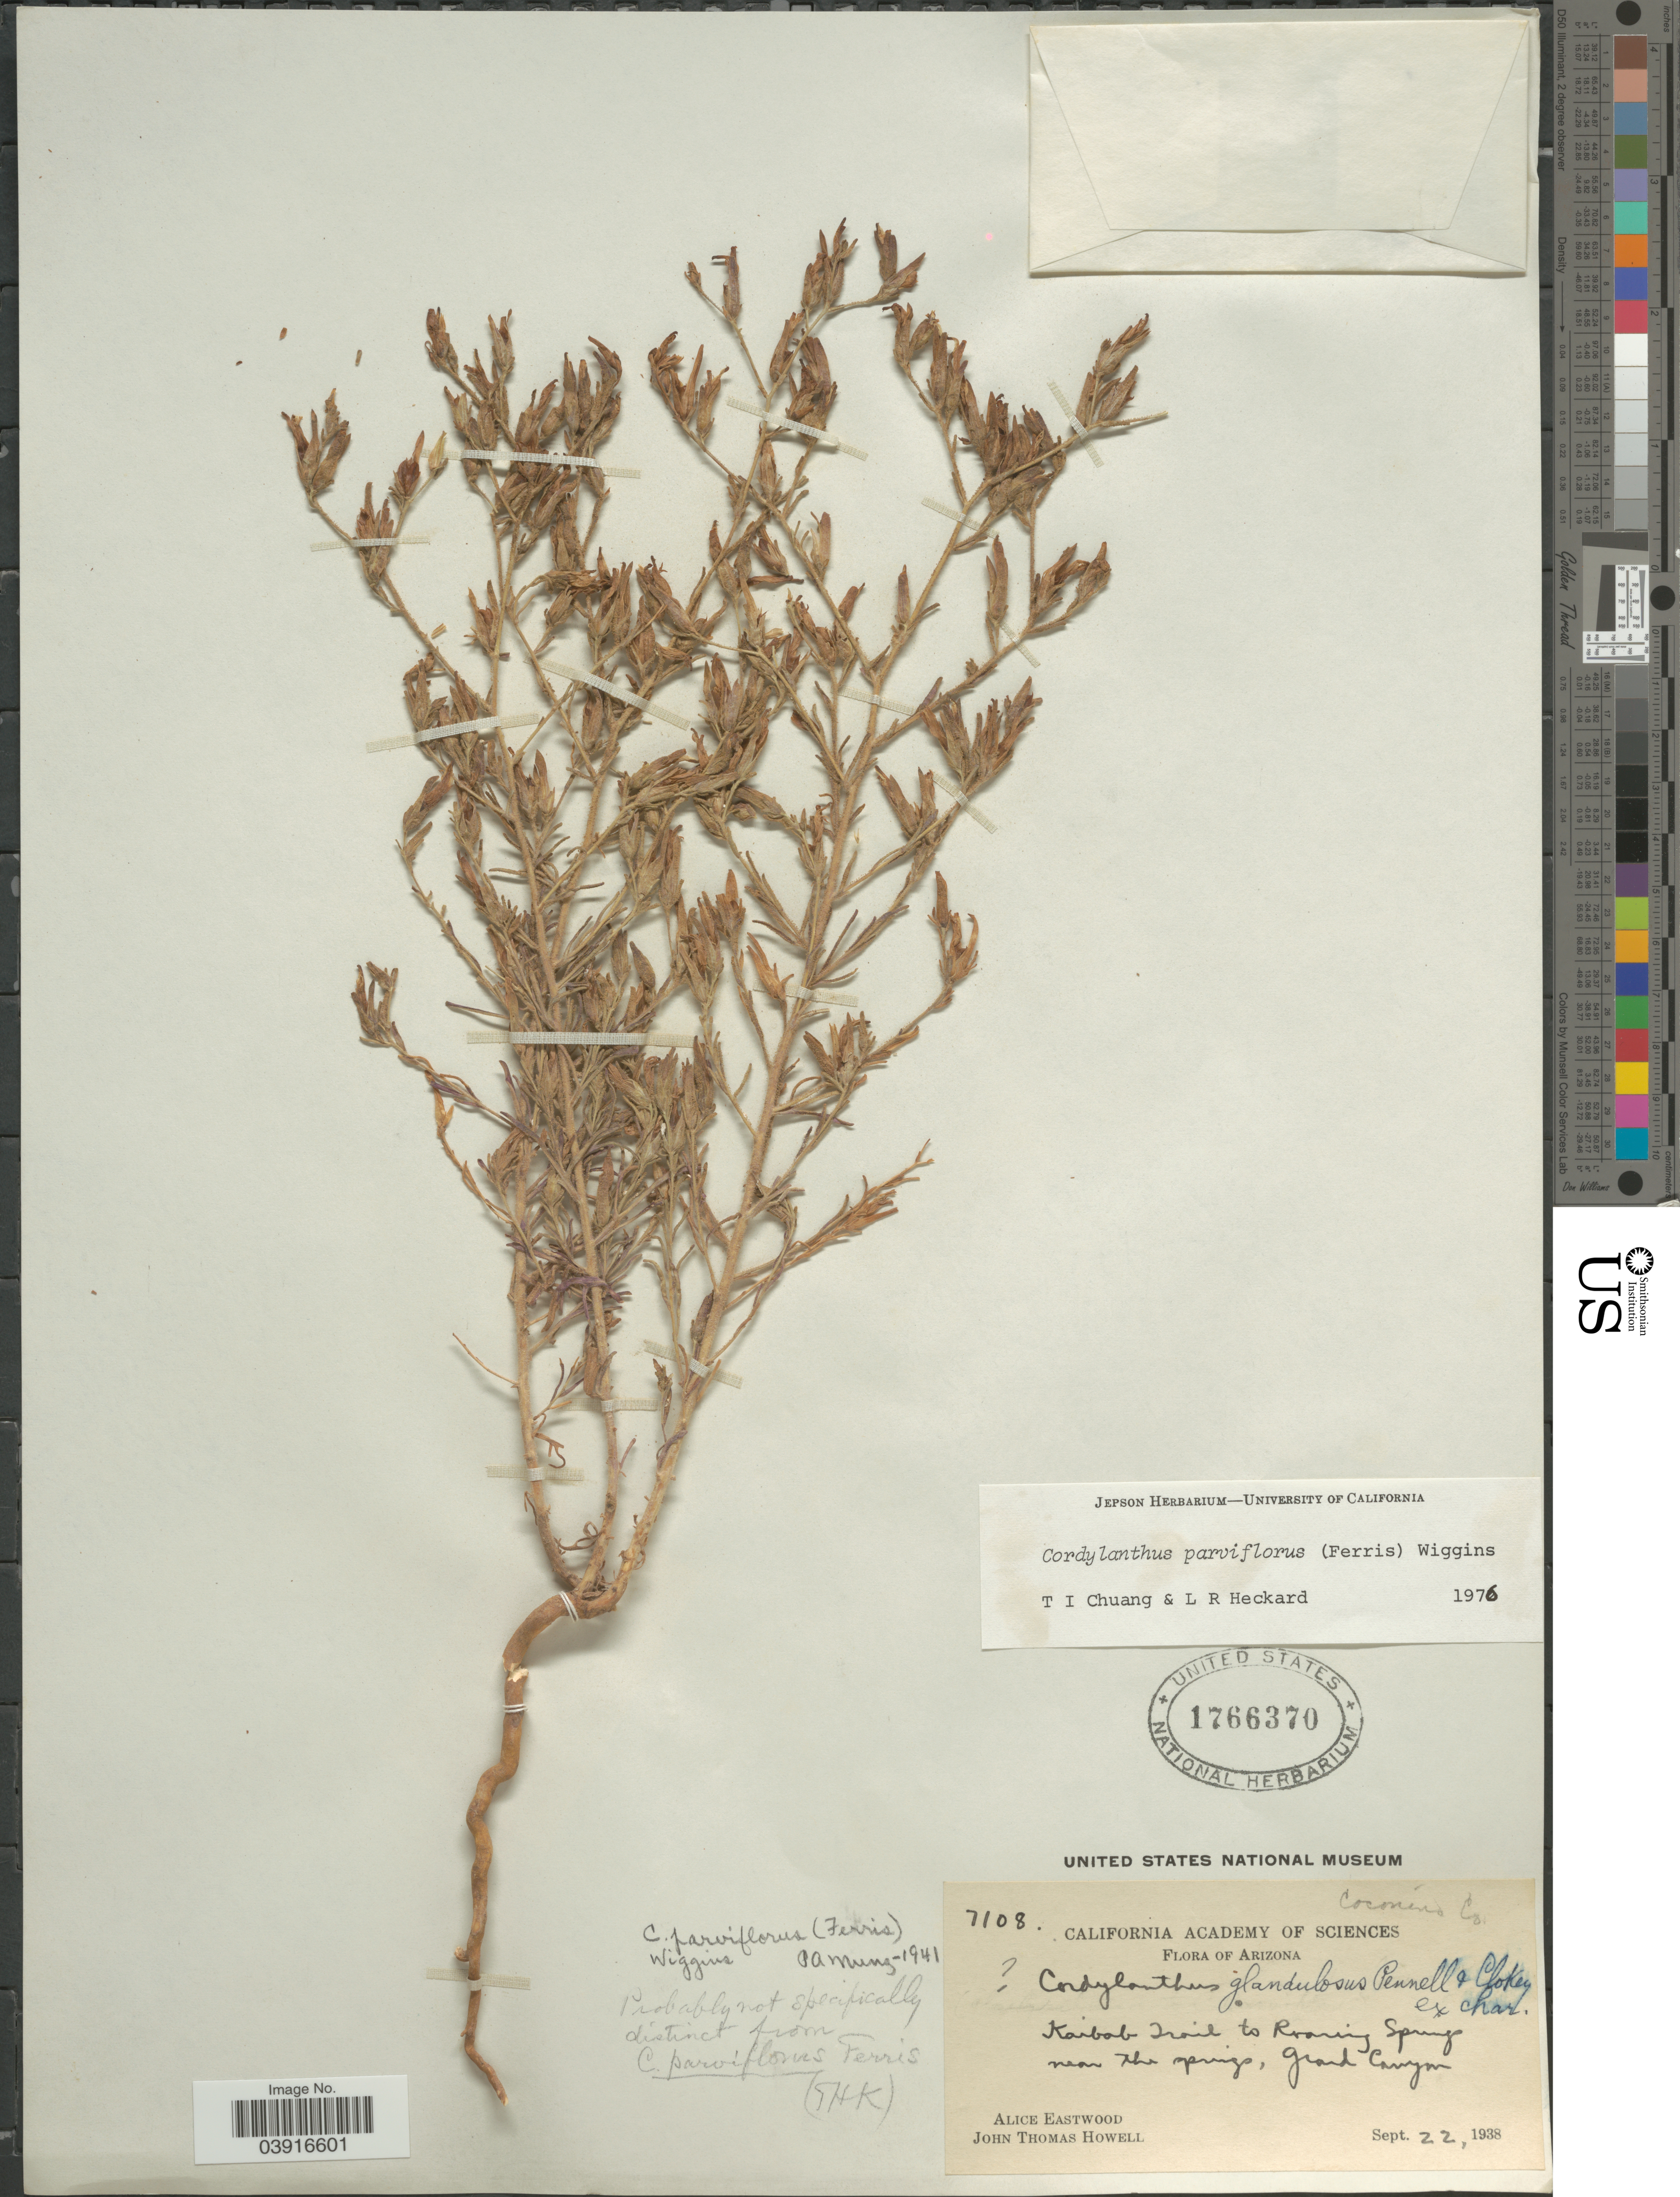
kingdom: Plantae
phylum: Tracheophyta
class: Magnoliopsida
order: Lamiales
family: Orobanchaceae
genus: Cordylanthus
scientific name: Cordylanthus parviflorus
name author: (Ferris) Wiggins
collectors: A. Eastwood & J. T. Howell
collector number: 7108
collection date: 1938-09-22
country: United States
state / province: Arizona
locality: Coconino Co. Kaibab Trail to Roaring Springs near the springs, Grand Canyon.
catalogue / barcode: US 1766370